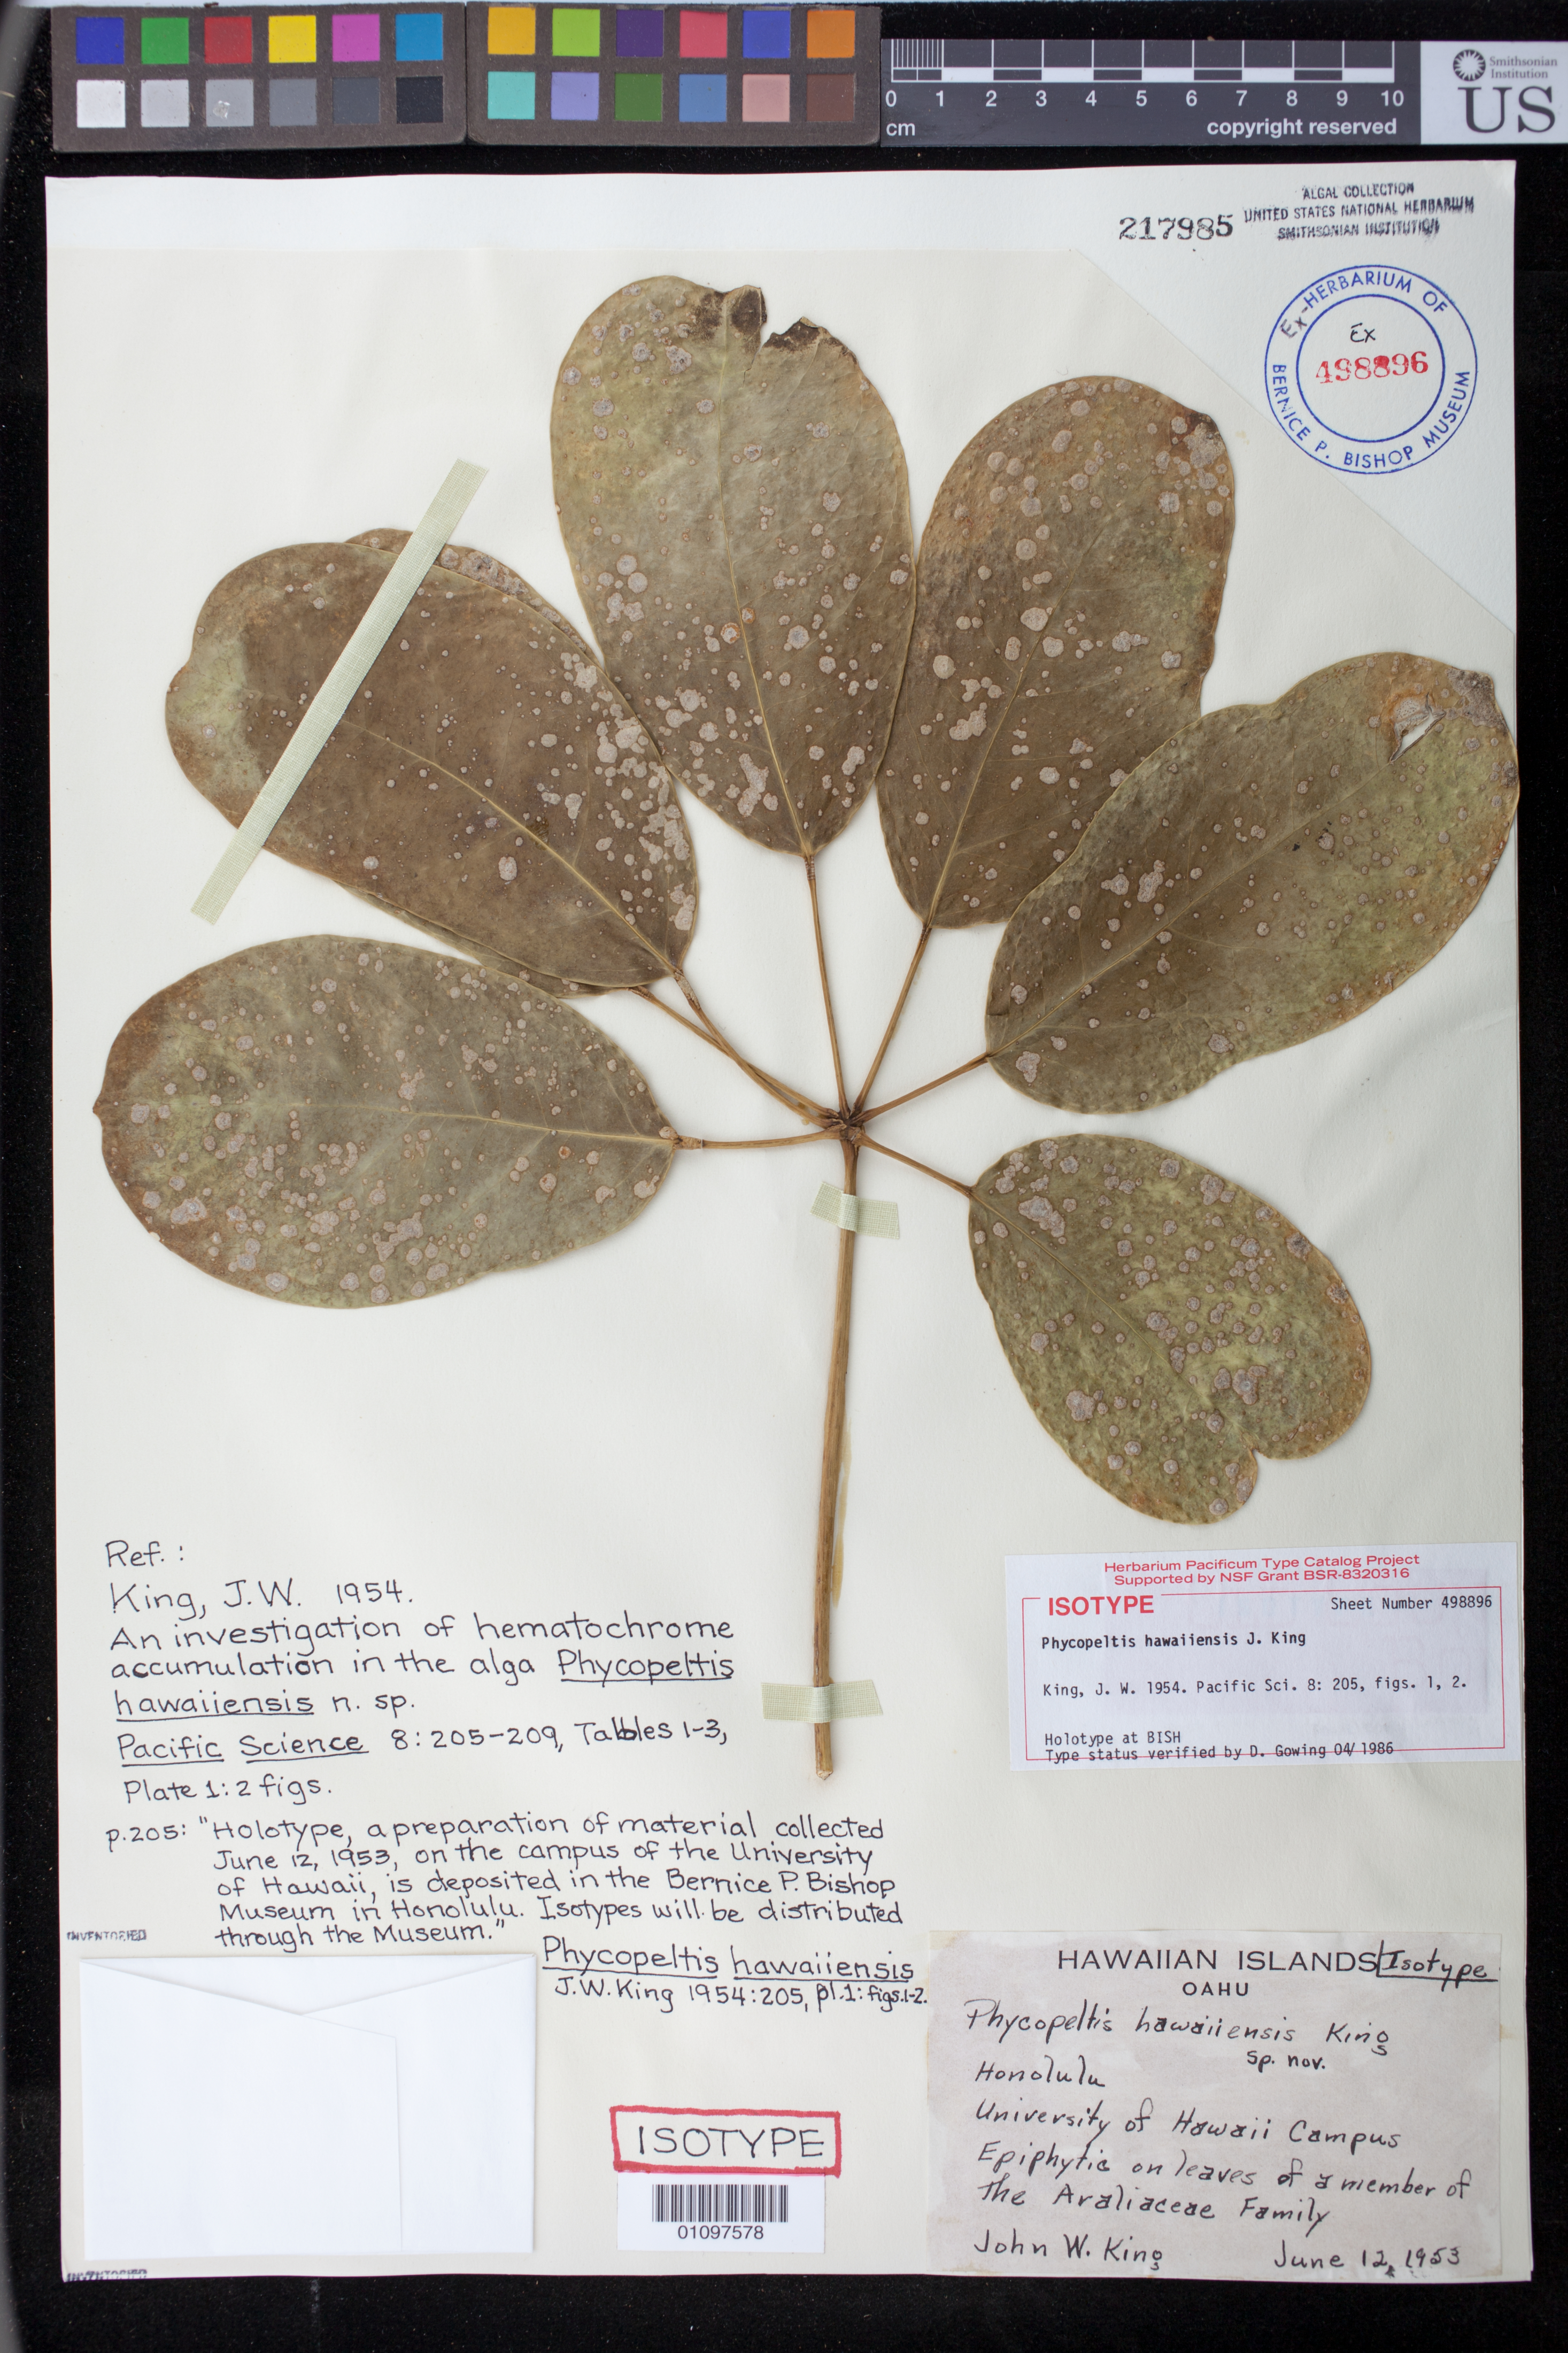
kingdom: Plantae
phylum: Chlorophyta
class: Ulvophyceae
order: Trentepohliales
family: Trentepohliaceae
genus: Phycopeltis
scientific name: Phycopeltis hawaiiensis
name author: J.W. King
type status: Isotype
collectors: J. King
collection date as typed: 12 Jun 1953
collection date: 1953-06-12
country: United States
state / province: Hawaii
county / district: Honolulu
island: Oahu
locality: University of Hawaii campus, Honolulu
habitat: Epiphytic on leaves of a member of the Araliaceae family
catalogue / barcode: US 217985